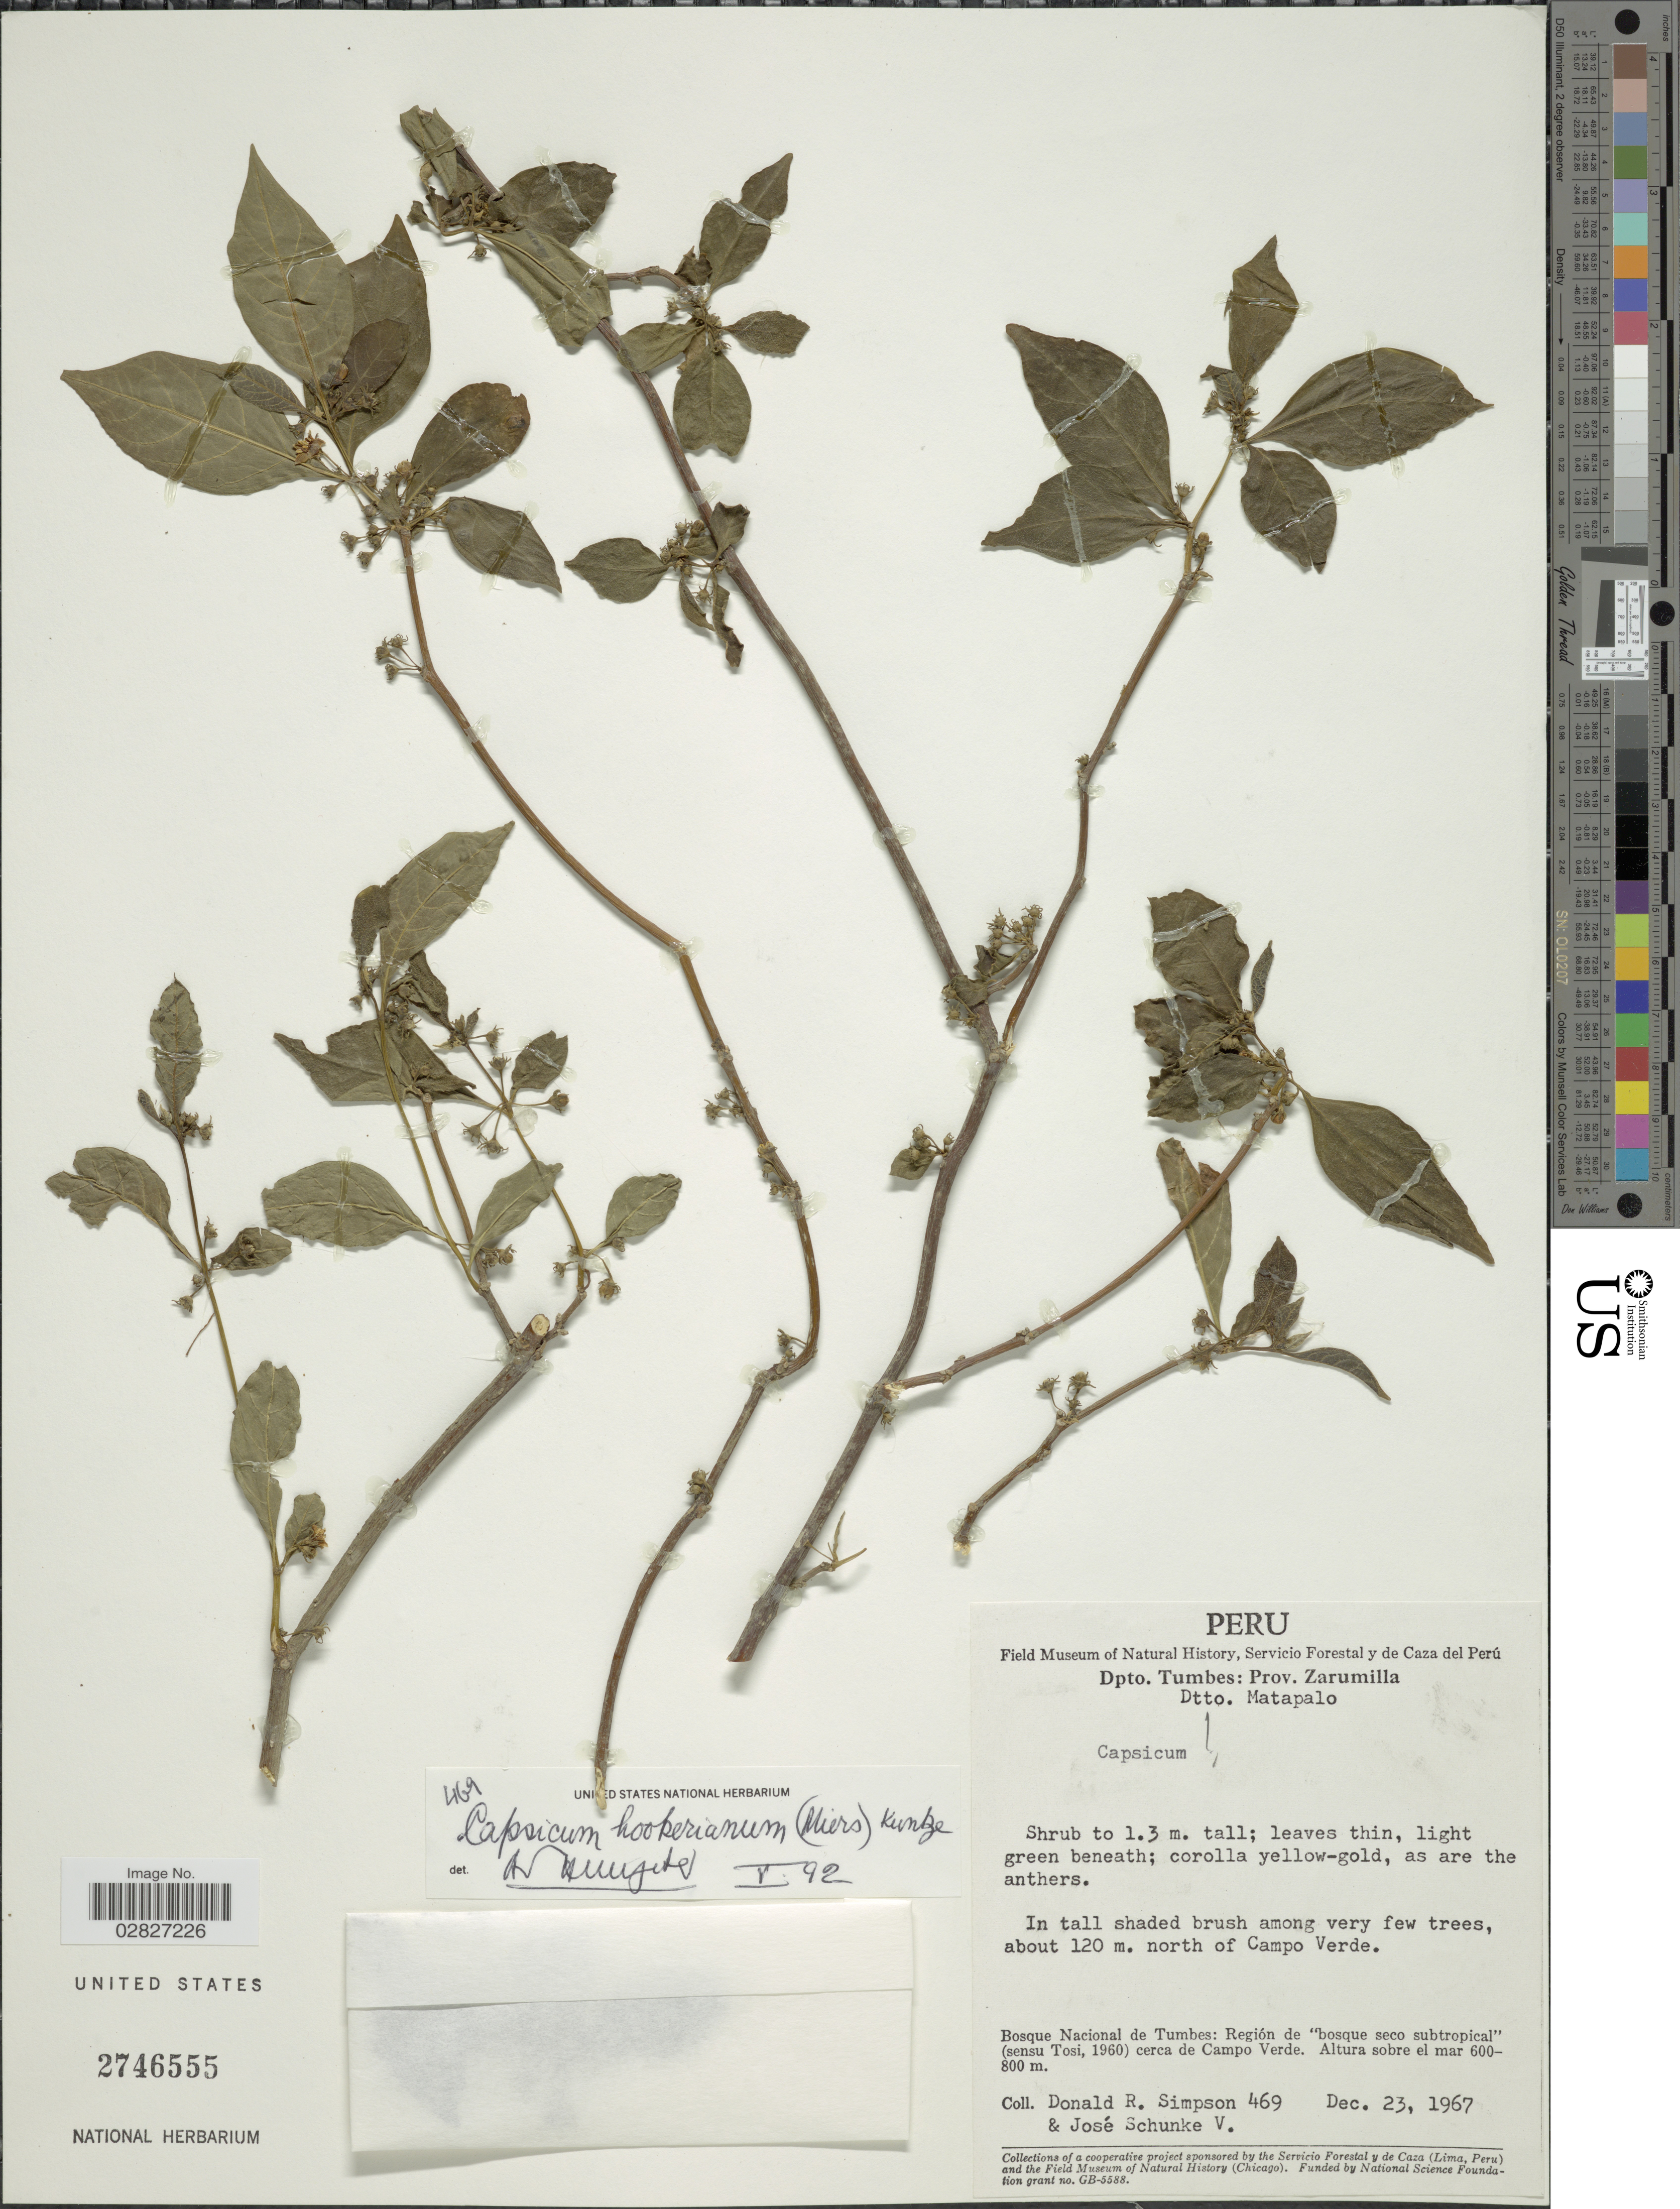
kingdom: Plantae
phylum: Tracheophyta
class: Magnoliopsida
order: Solanales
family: Solanaceae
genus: Capsicum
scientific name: Capsicum hookerianum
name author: (Miers) Kuntze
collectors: D. R. Simpson & J. Schunke Vigo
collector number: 469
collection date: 1967-12-23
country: Peru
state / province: Tumbes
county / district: Zarumilla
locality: Dpto. Tumbes: Prov. Zarumilla. Dtto. Matapalo. About 120 m. north of Campo Verde. Bosque Nacional de Tumbes: Región de "bosque seco subtropical" (sensu Tosi), cerca de Campo Verde.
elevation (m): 600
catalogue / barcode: US 2746555